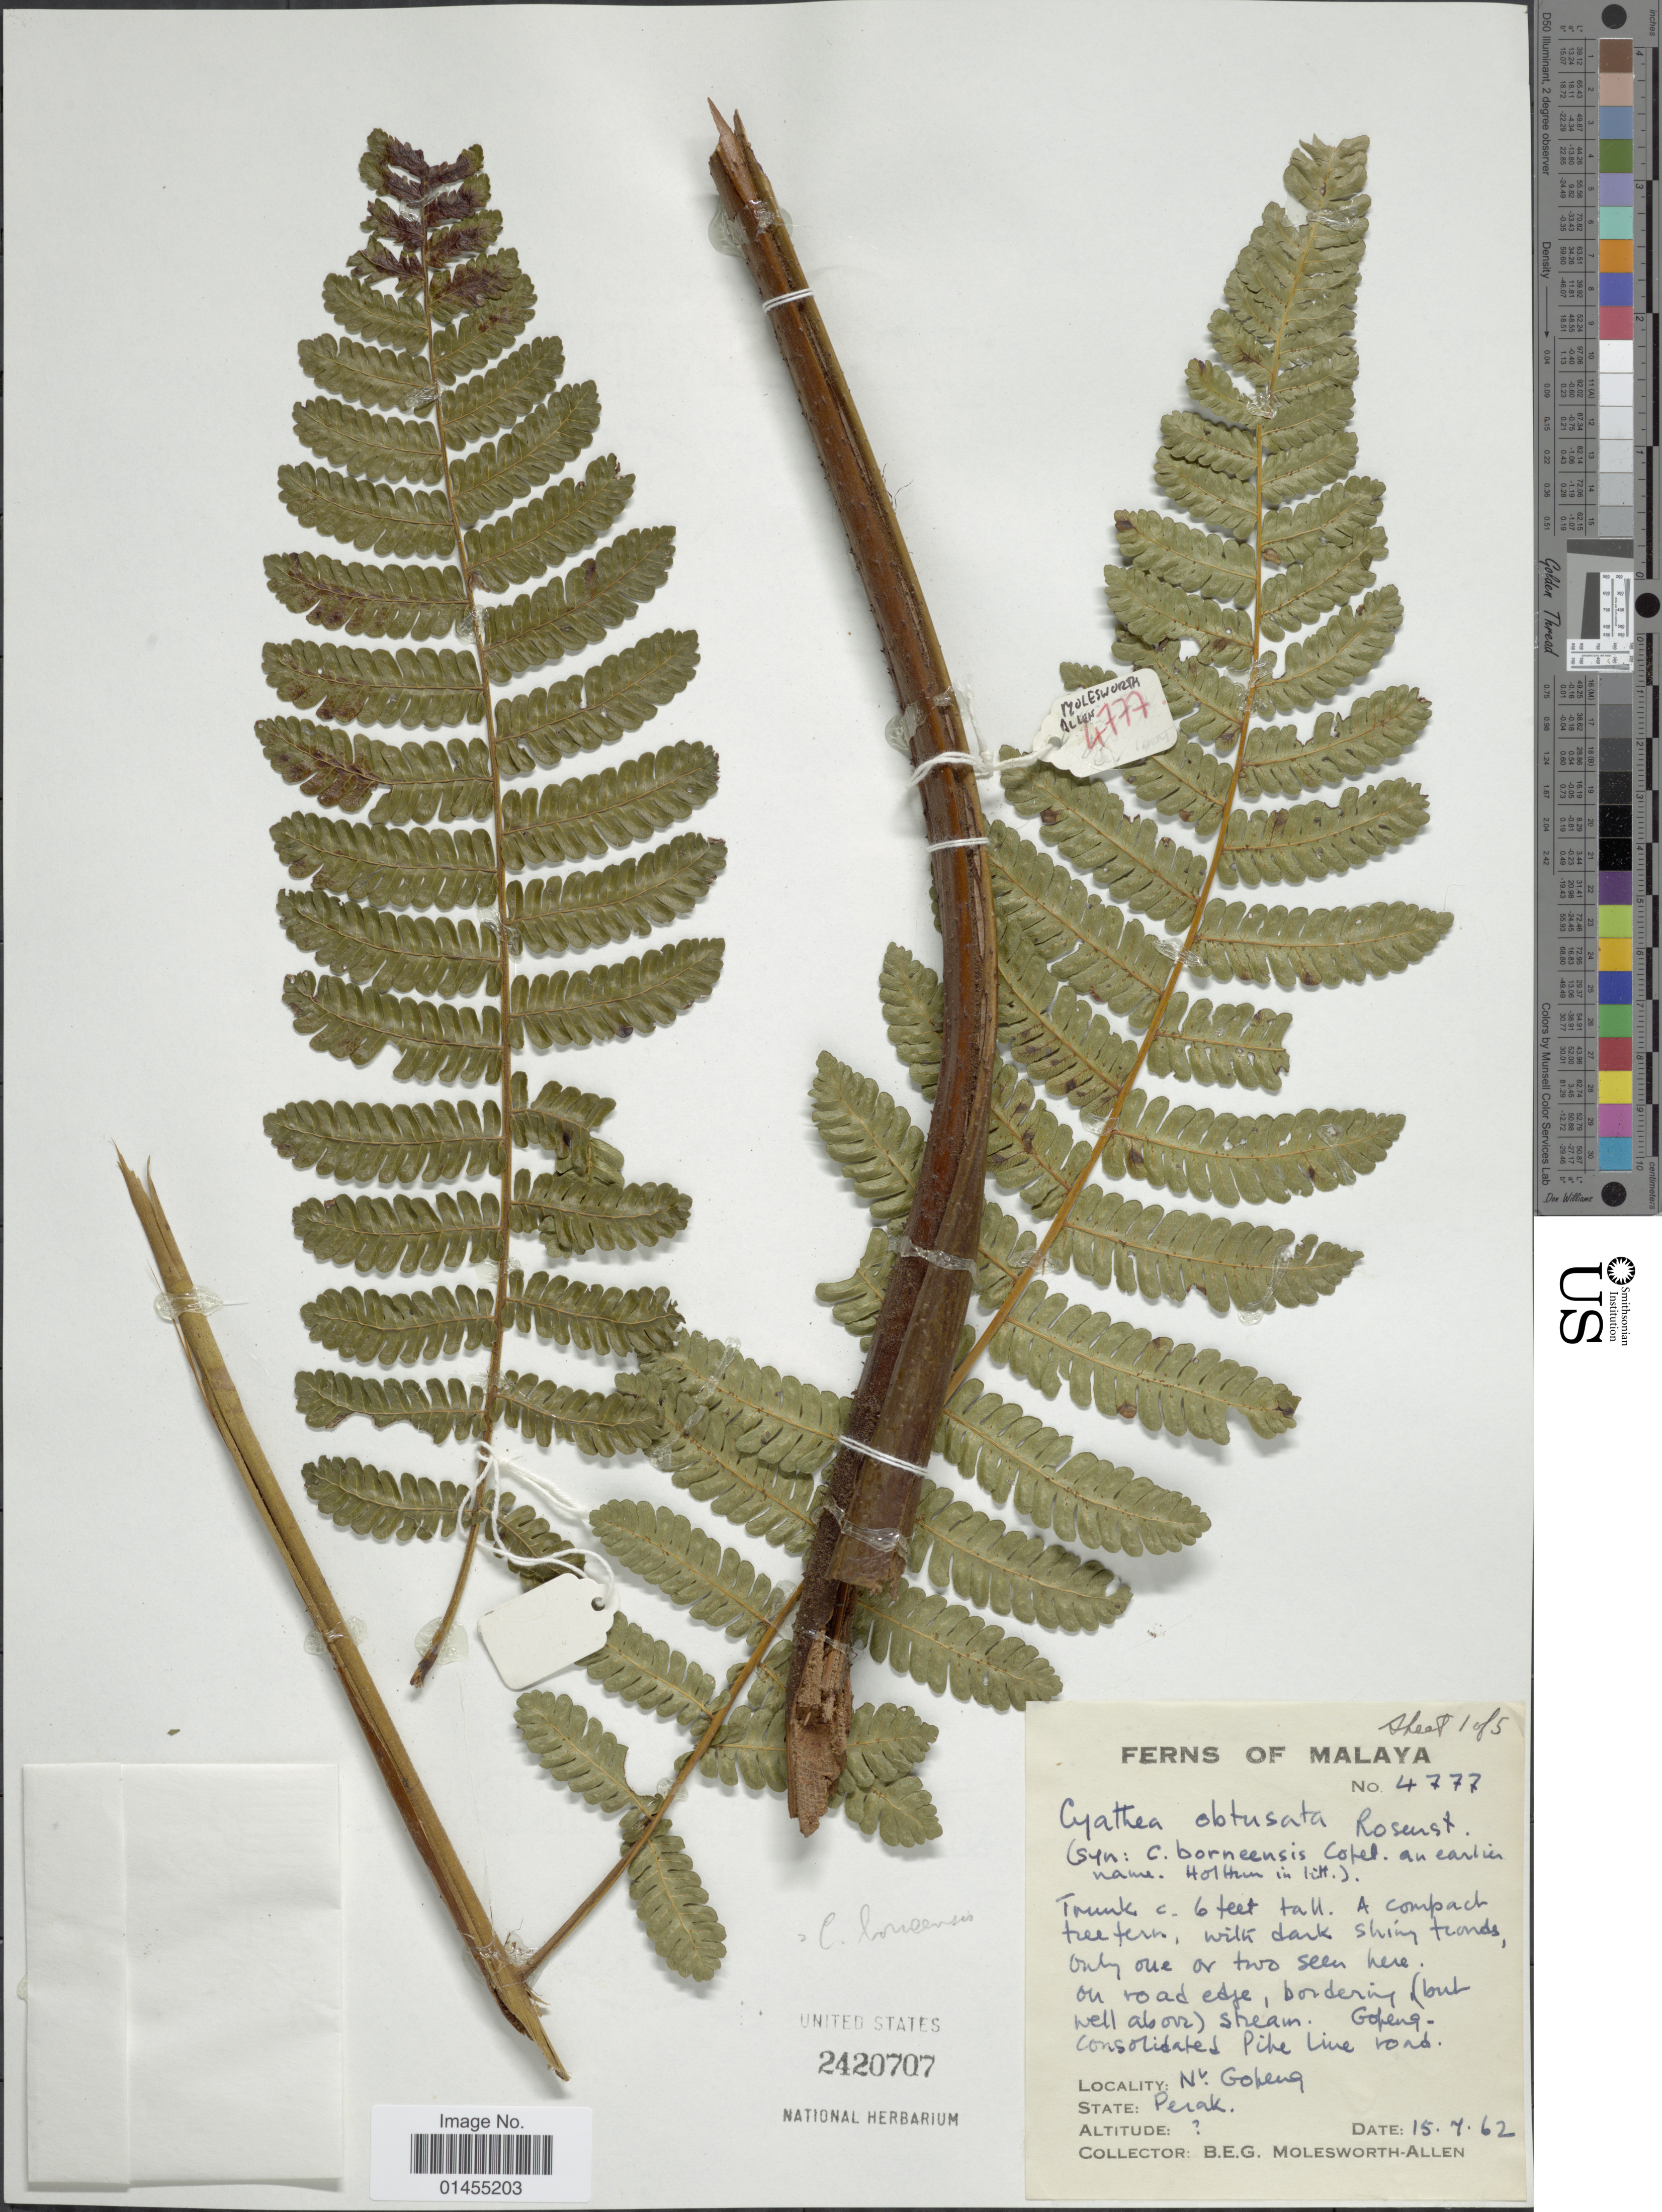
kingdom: Plantae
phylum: Tracheophyta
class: Polypodiopsida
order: Cyatheales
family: Cyatheaceae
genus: Alsophila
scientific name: Alsophila borneensis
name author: (Copel.) R.M. Tryon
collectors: B. E. G. Molesworth-Allen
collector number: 4777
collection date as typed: Transcribed d/m/y: 15/7/62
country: Malaysia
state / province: Perak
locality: Gopeng-consolidated Pile Line road. Near Gopeng, Malaya.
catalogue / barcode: US 2420707